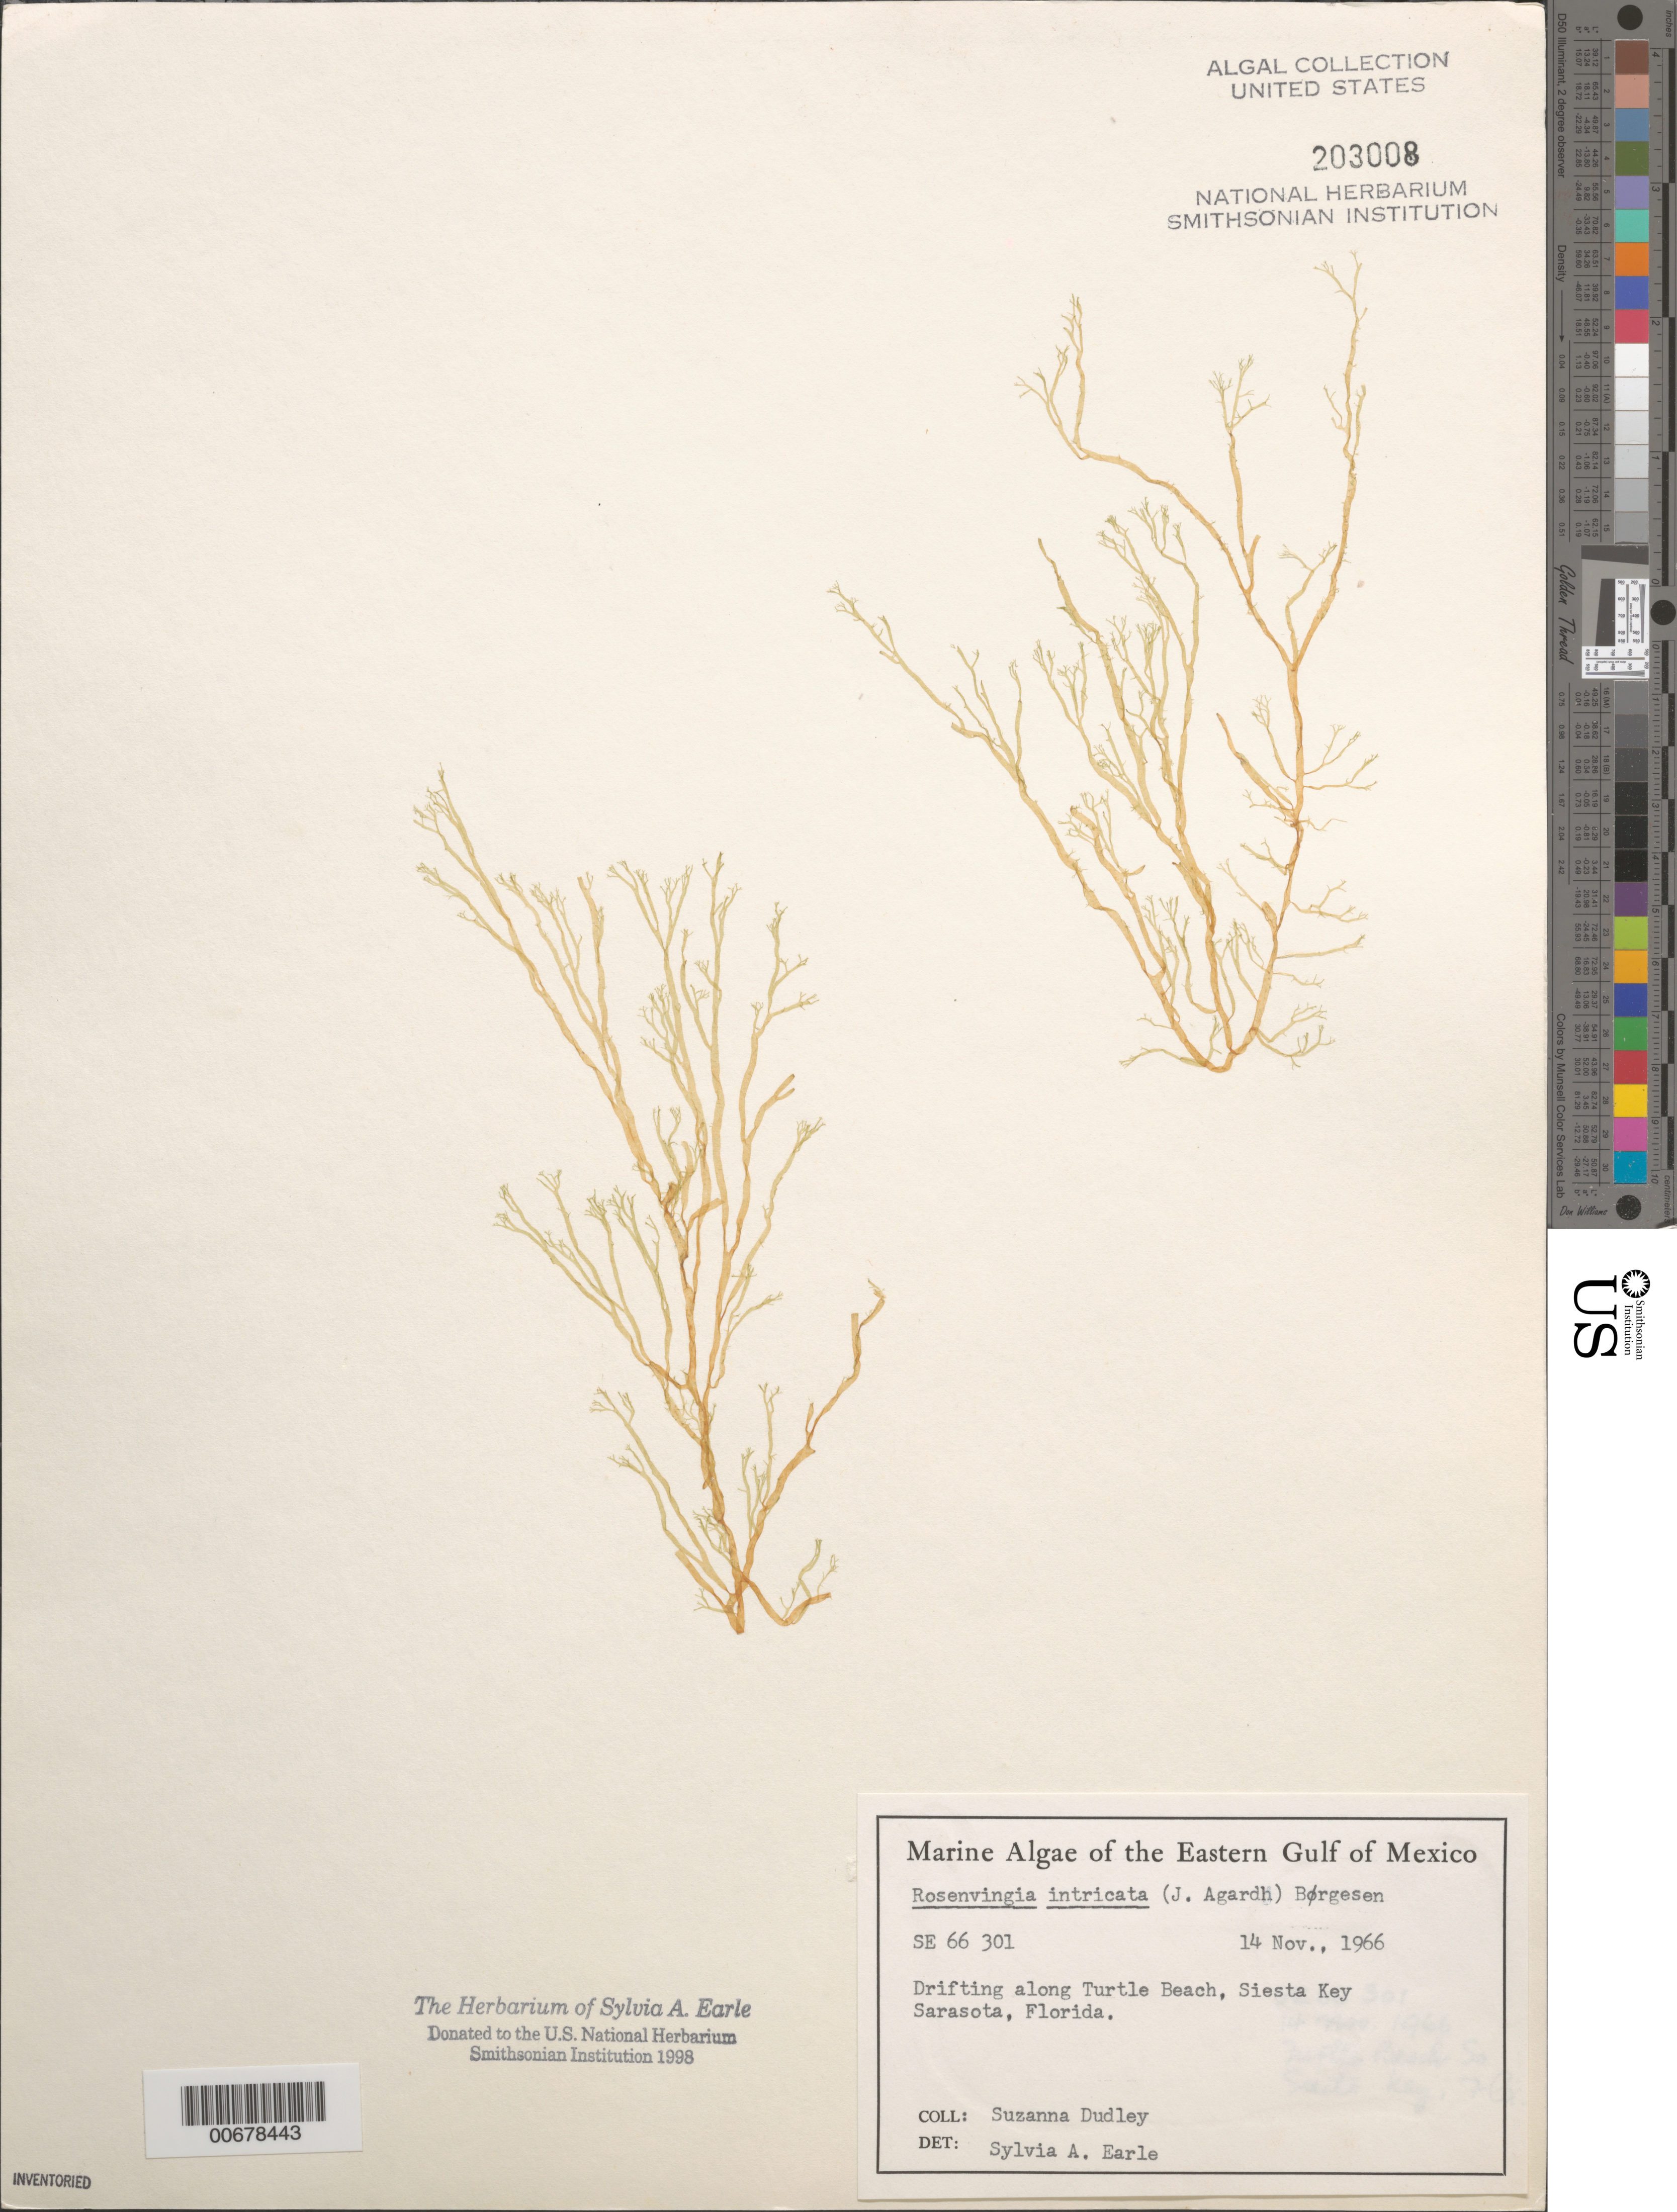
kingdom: Chromista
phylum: Ochrophyta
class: Phaeophyceae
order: Scytosiphonales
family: Scytosiphonaceae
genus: Rosenvingea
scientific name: Rosenvingea endiviifolia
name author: (Martius) M.J. Wynne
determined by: Algae name updating Project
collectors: S. Dudley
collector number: SE 66301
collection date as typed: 14 Nov 1966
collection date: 1966-11-14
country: United States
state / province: Florida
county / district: Sarasota County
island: Siesta Key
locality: Turtle Beach, Sarasota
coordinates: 27 13'N, 82 31'W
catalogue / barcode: US 203008